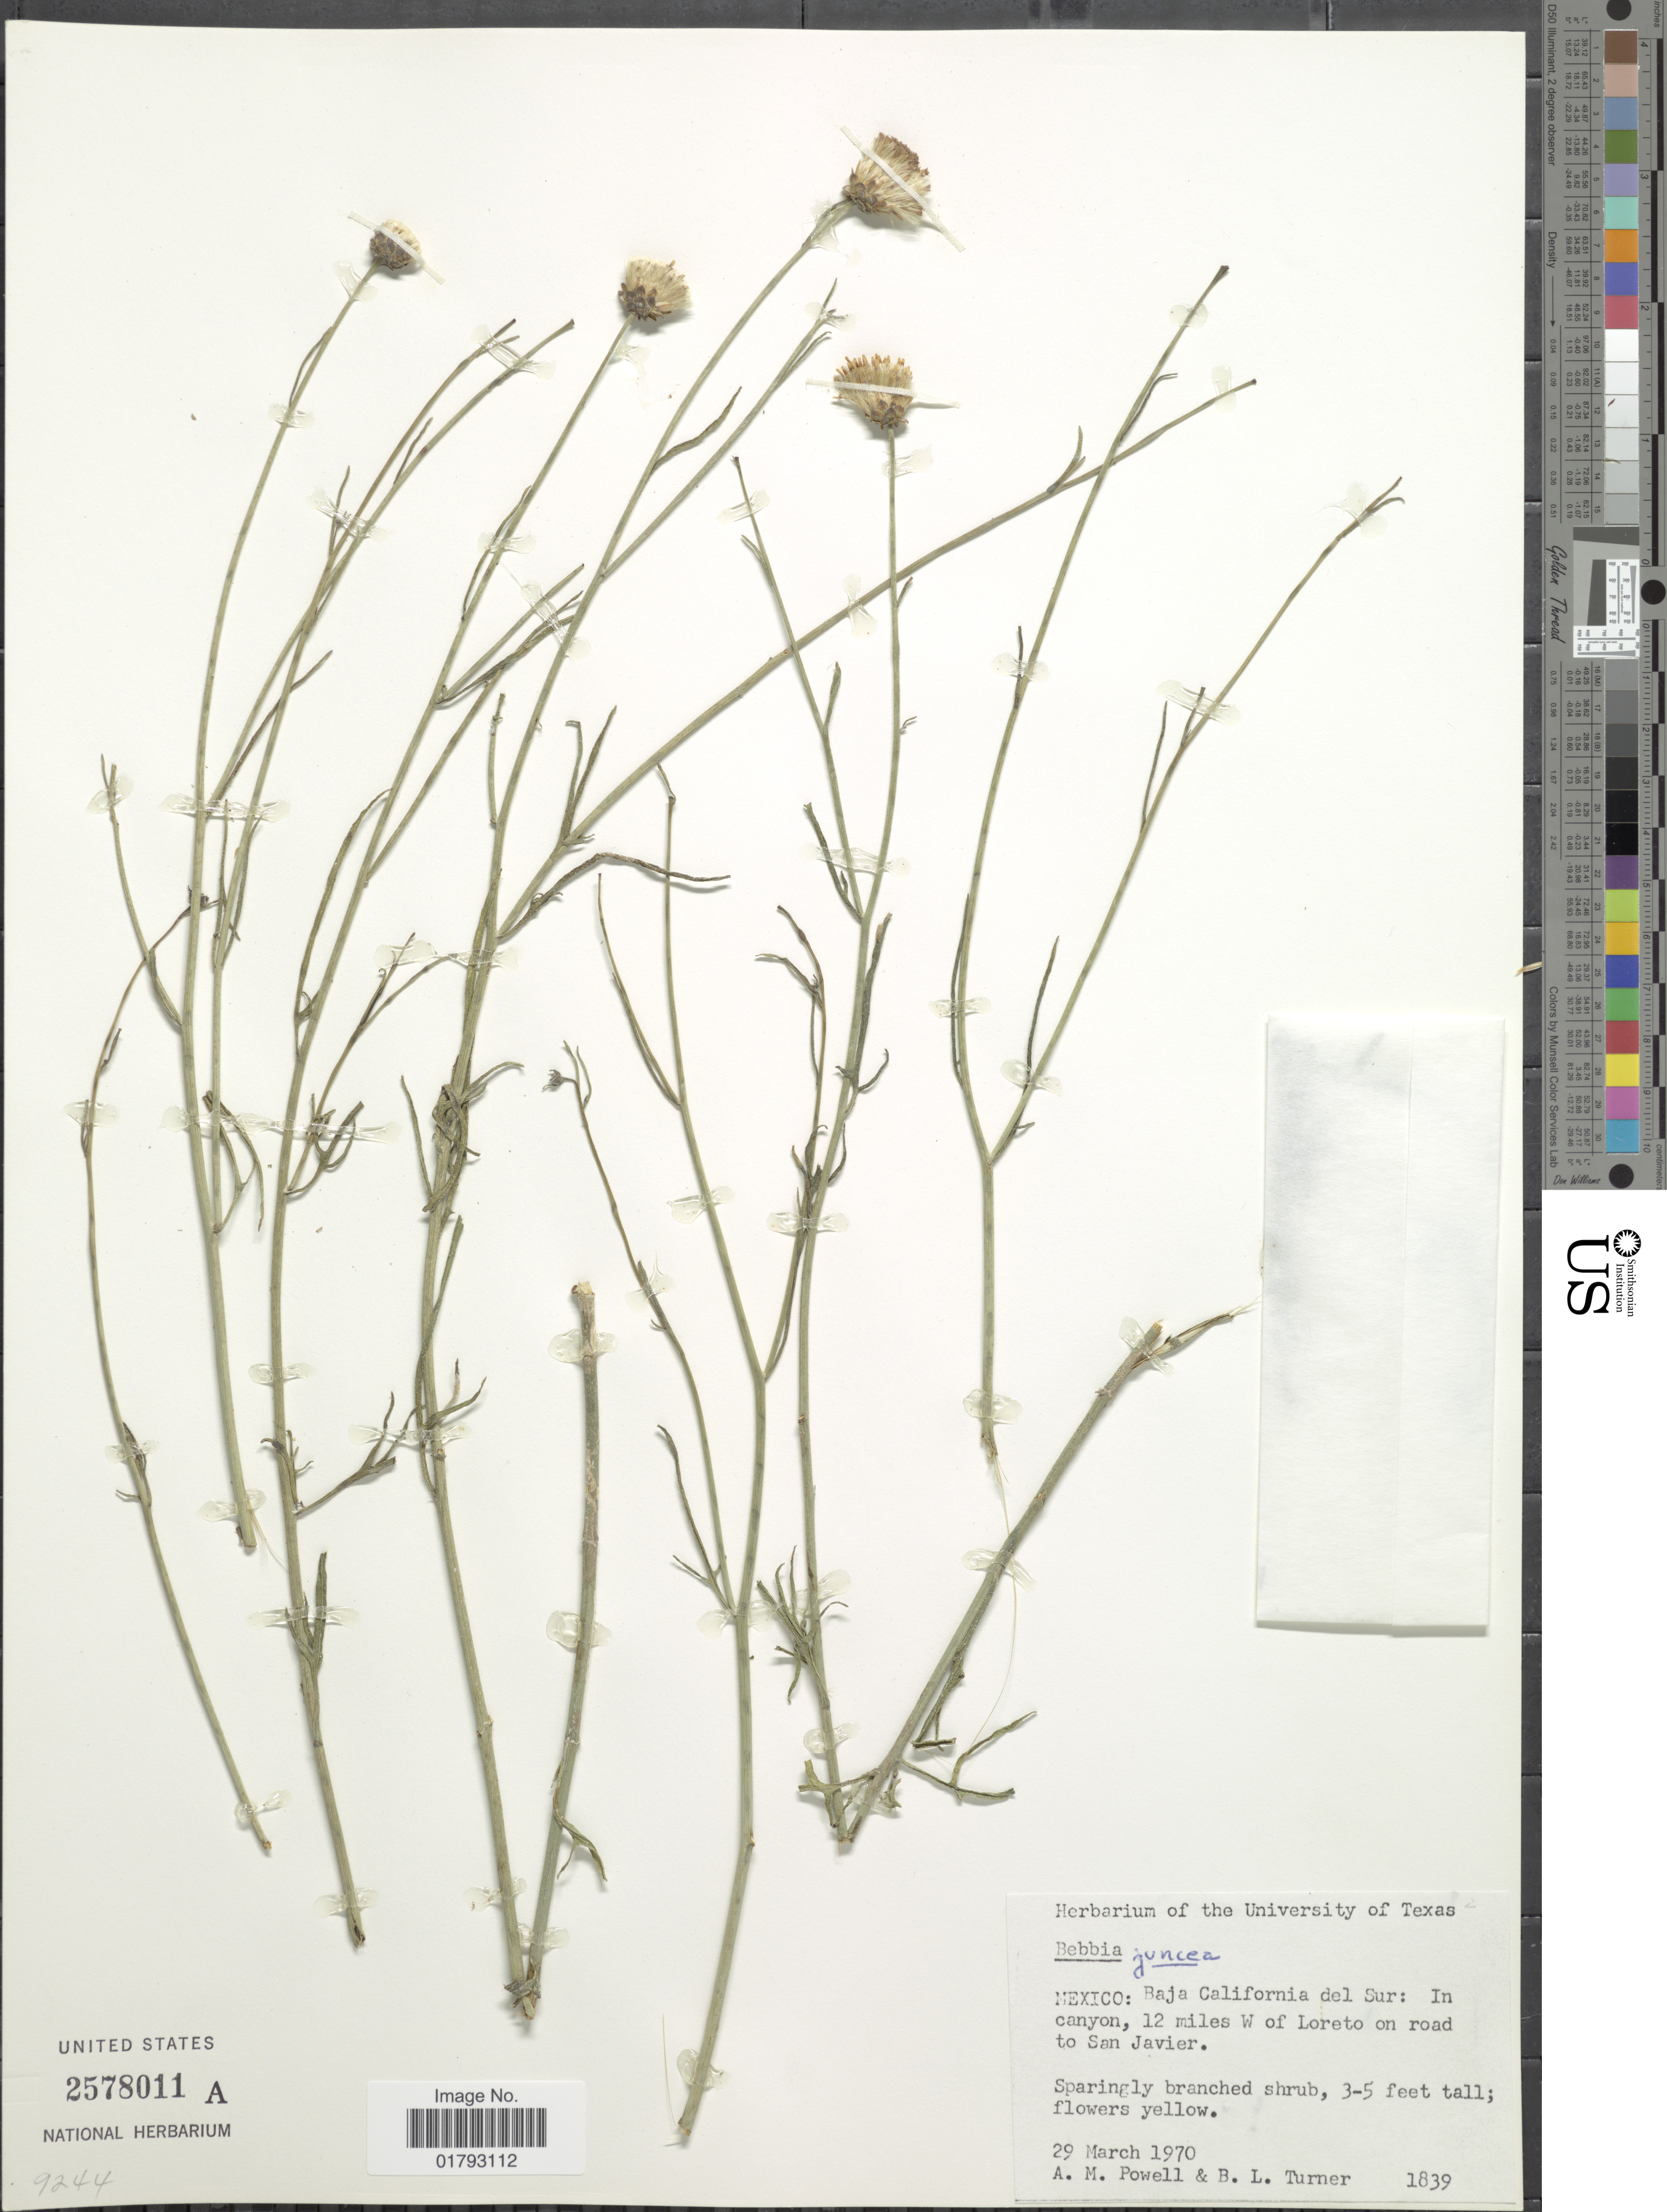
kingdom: Plantae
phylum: Tracheophyta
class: Magnoliopsida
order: Asterales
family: Asteraceae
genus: Bebbia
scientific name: Bebbia juncea var. juncea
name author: (Benth.) Greene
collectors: A. M. Powell & B. L. Turner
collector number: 1839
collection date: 1970-03-29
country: Mexico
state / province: Baja California Sur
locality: Mexico; Baja California del Sur: In canyon, 12 miles W of Loreto on road to San Javier.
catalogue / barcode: US 2578011A